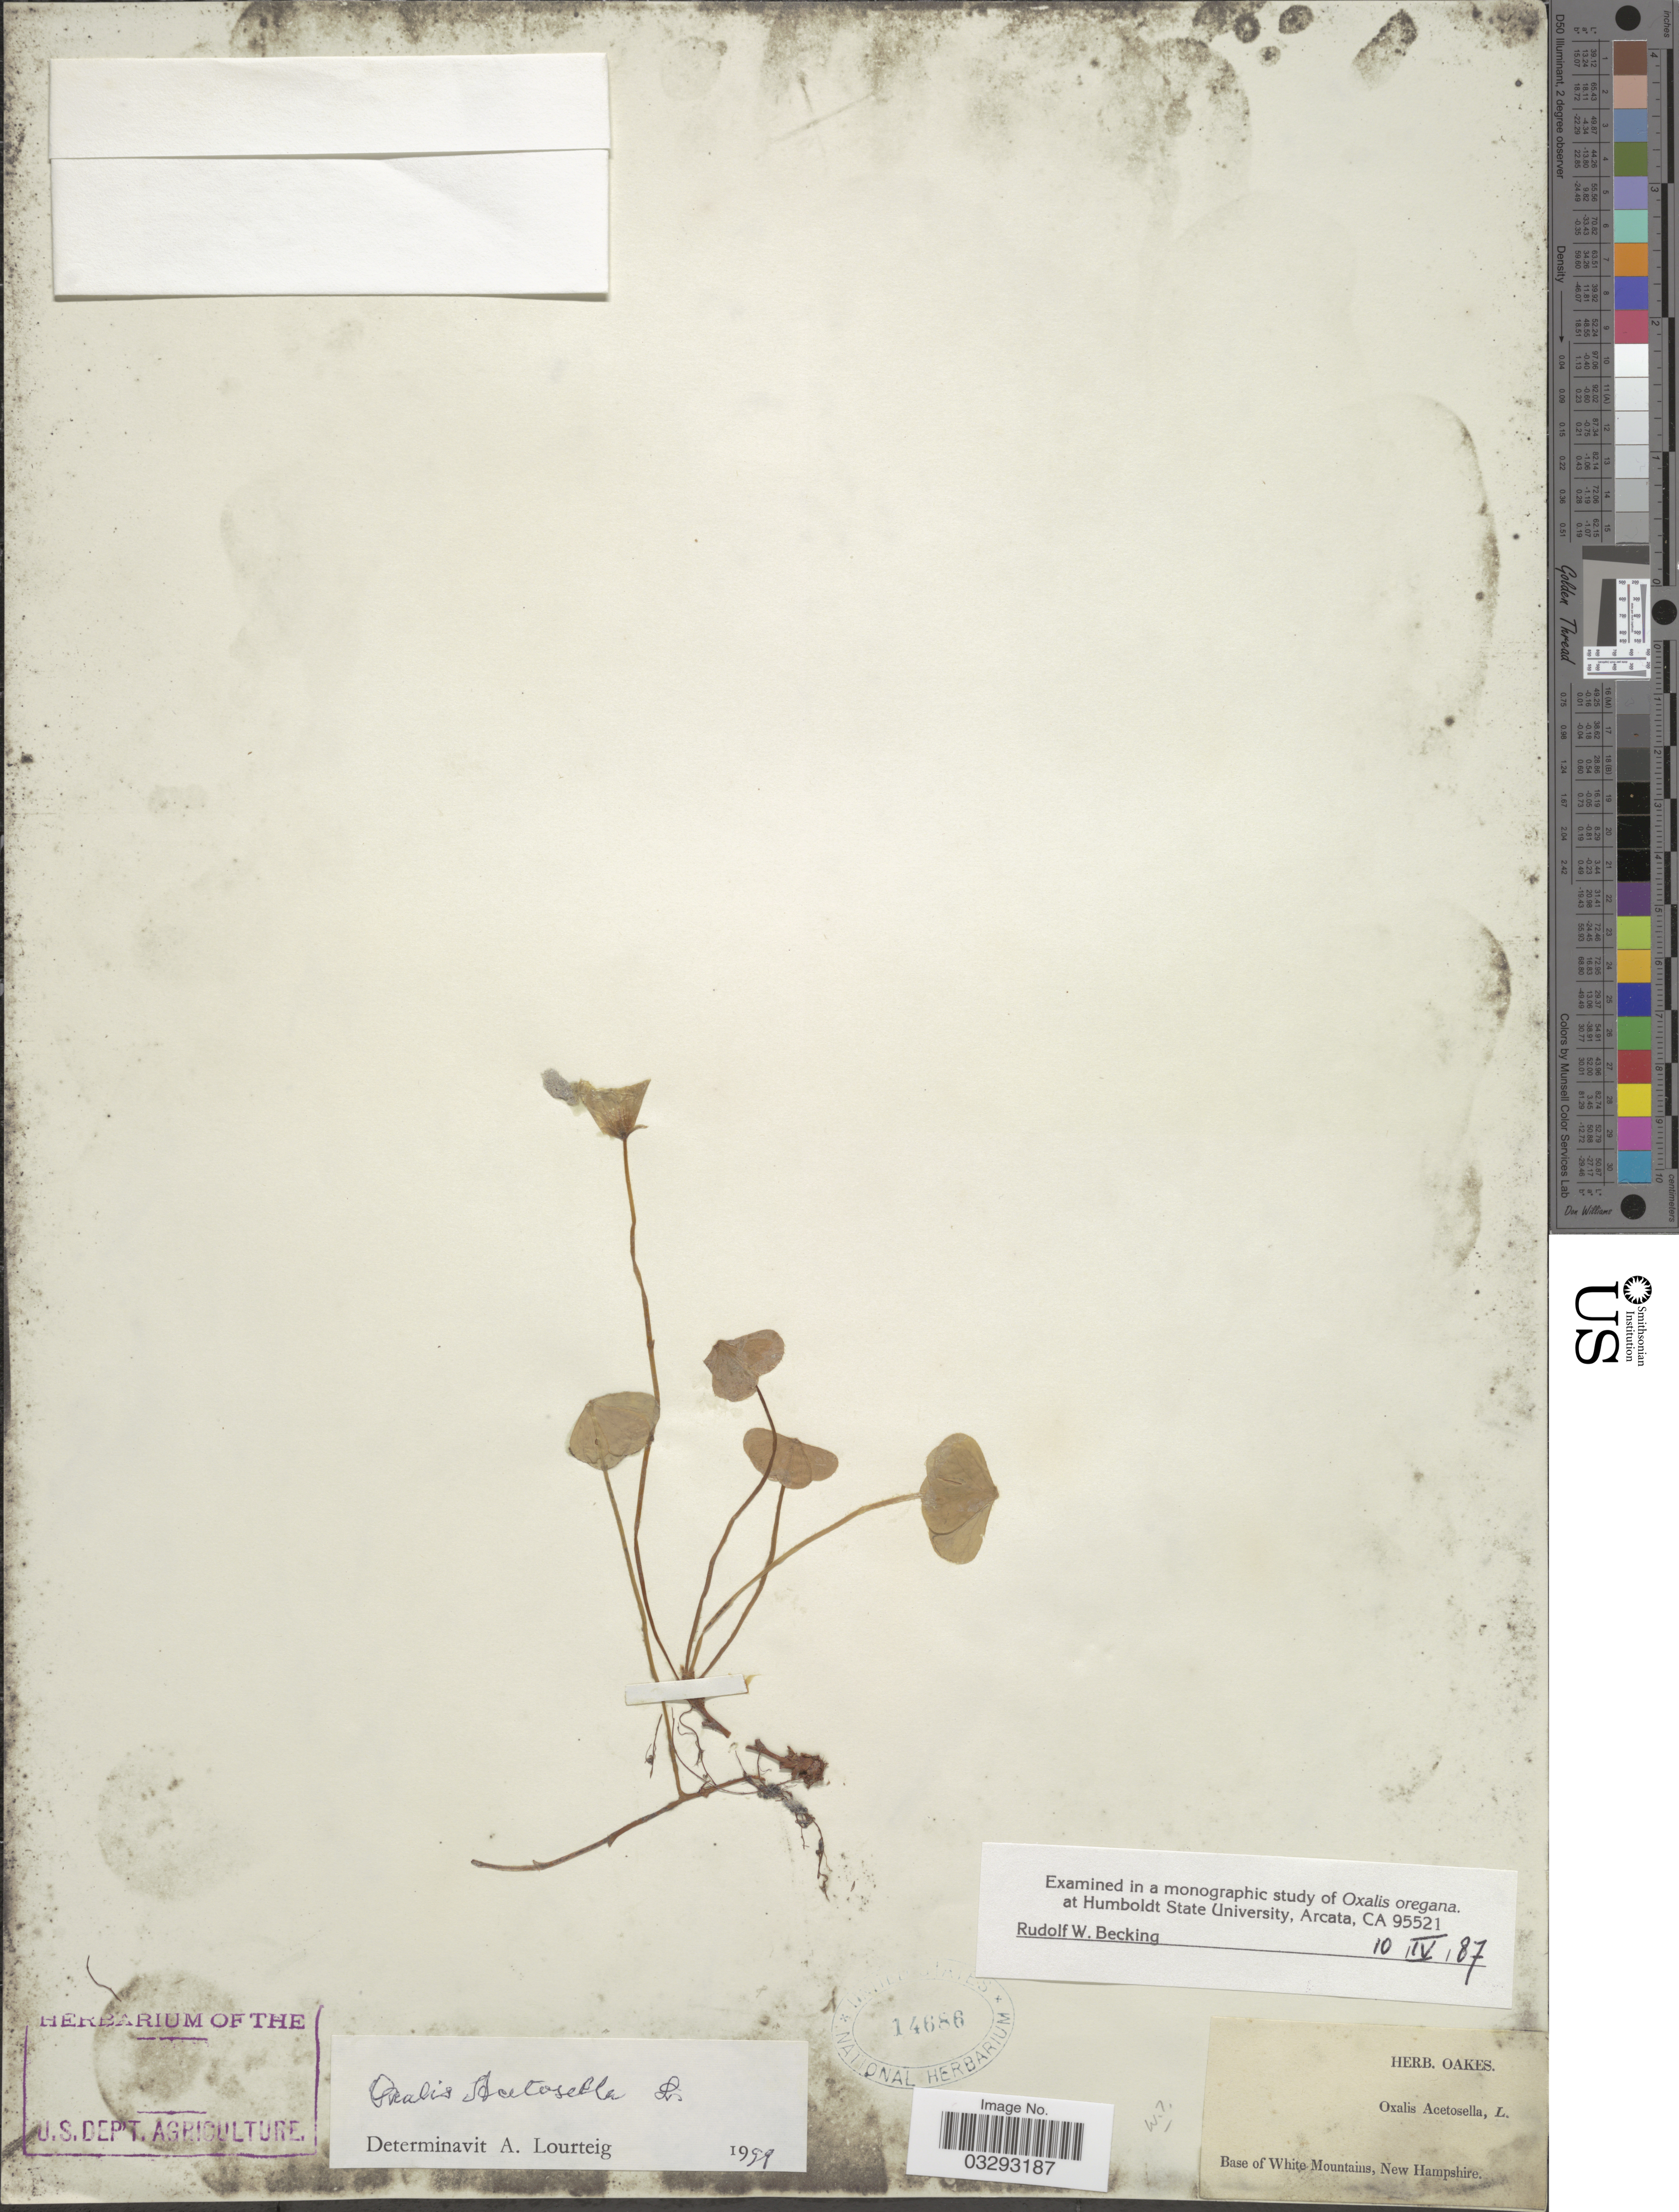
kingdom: Plantae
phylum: Tracheophyta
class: Magnoliopsida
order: Oxalidales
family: Oxalidaceae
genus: Oxalis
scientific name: Oxalis acetosella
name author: L.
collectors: ex herb. Oakes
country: United States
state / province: New Hampshire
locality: Base of White Mountains.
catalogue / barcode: US 14686